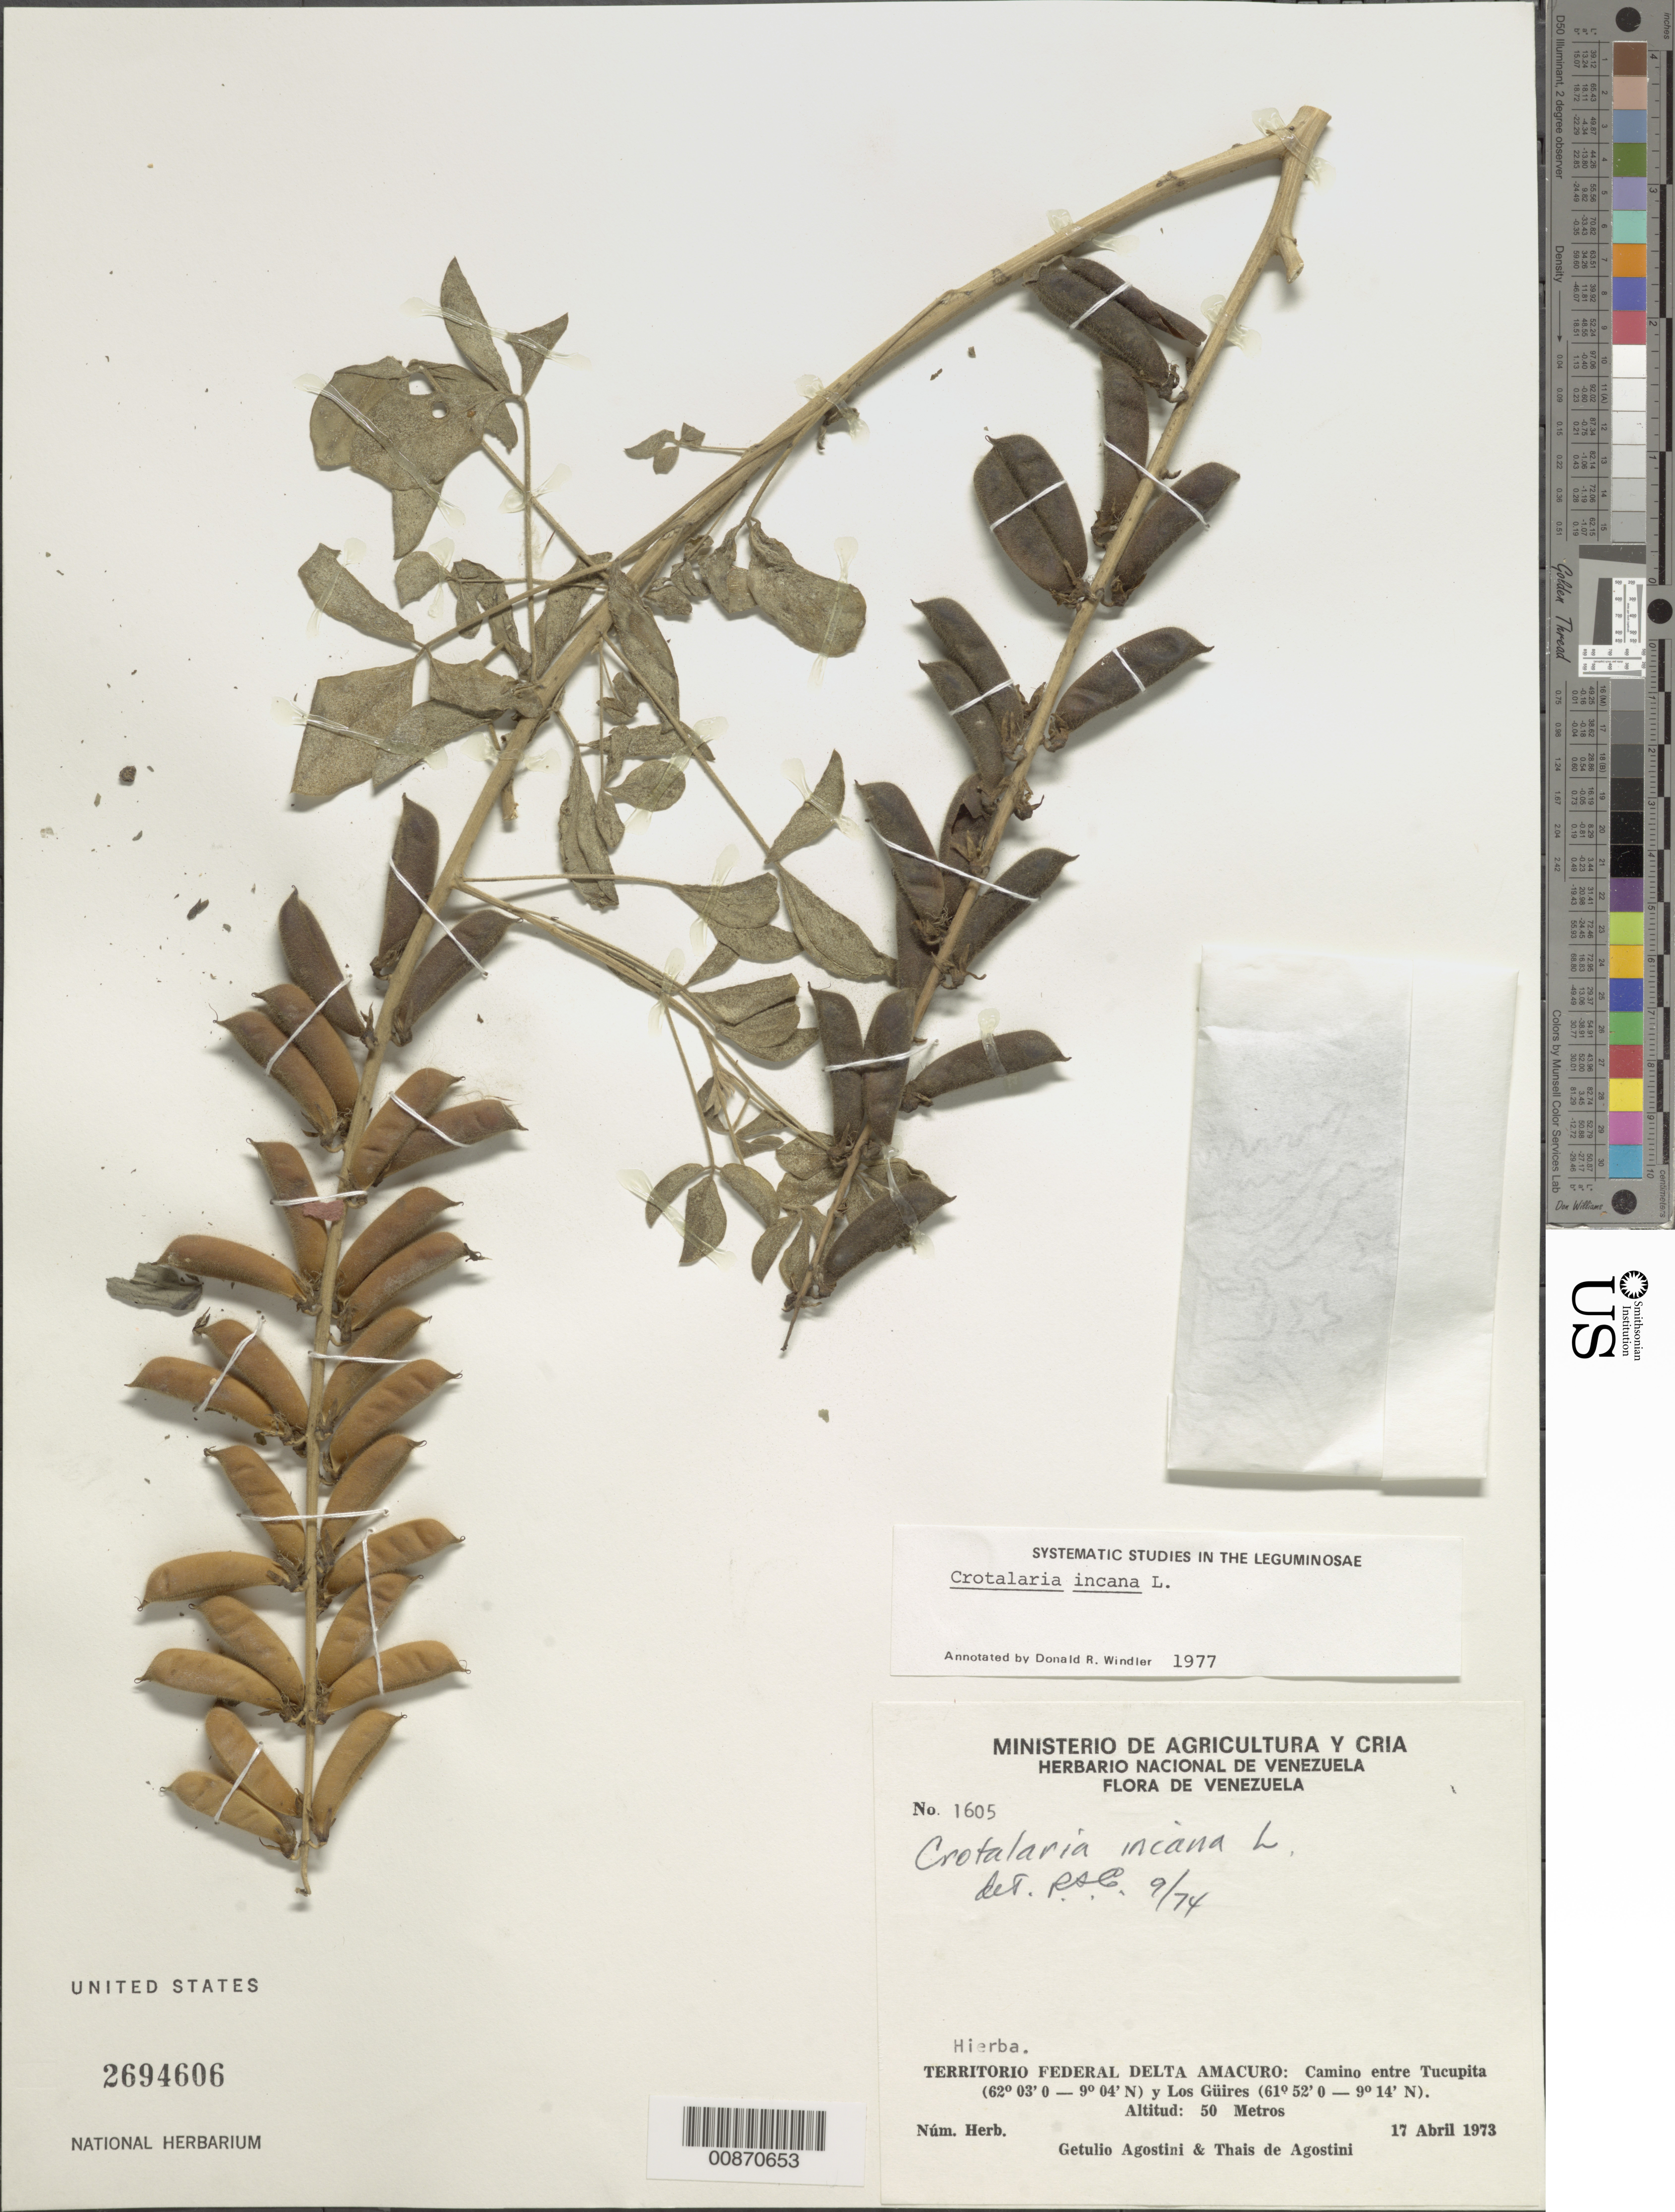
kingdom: Plantae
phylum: Tracheophyta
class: Magnoliopsida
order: Fabales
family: Fabaceae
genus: Crotalaria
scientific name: Crotalaria incana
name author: L.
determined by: Windler, D. R.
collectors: G. Agostini & T. Agostini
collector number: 1605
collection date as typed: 17-Apr-73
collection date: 1973-04-17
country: Venezuela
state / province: Delta Amacuro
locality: Tucupita-Los Güires camino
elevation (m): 50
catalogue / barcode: US 2694606